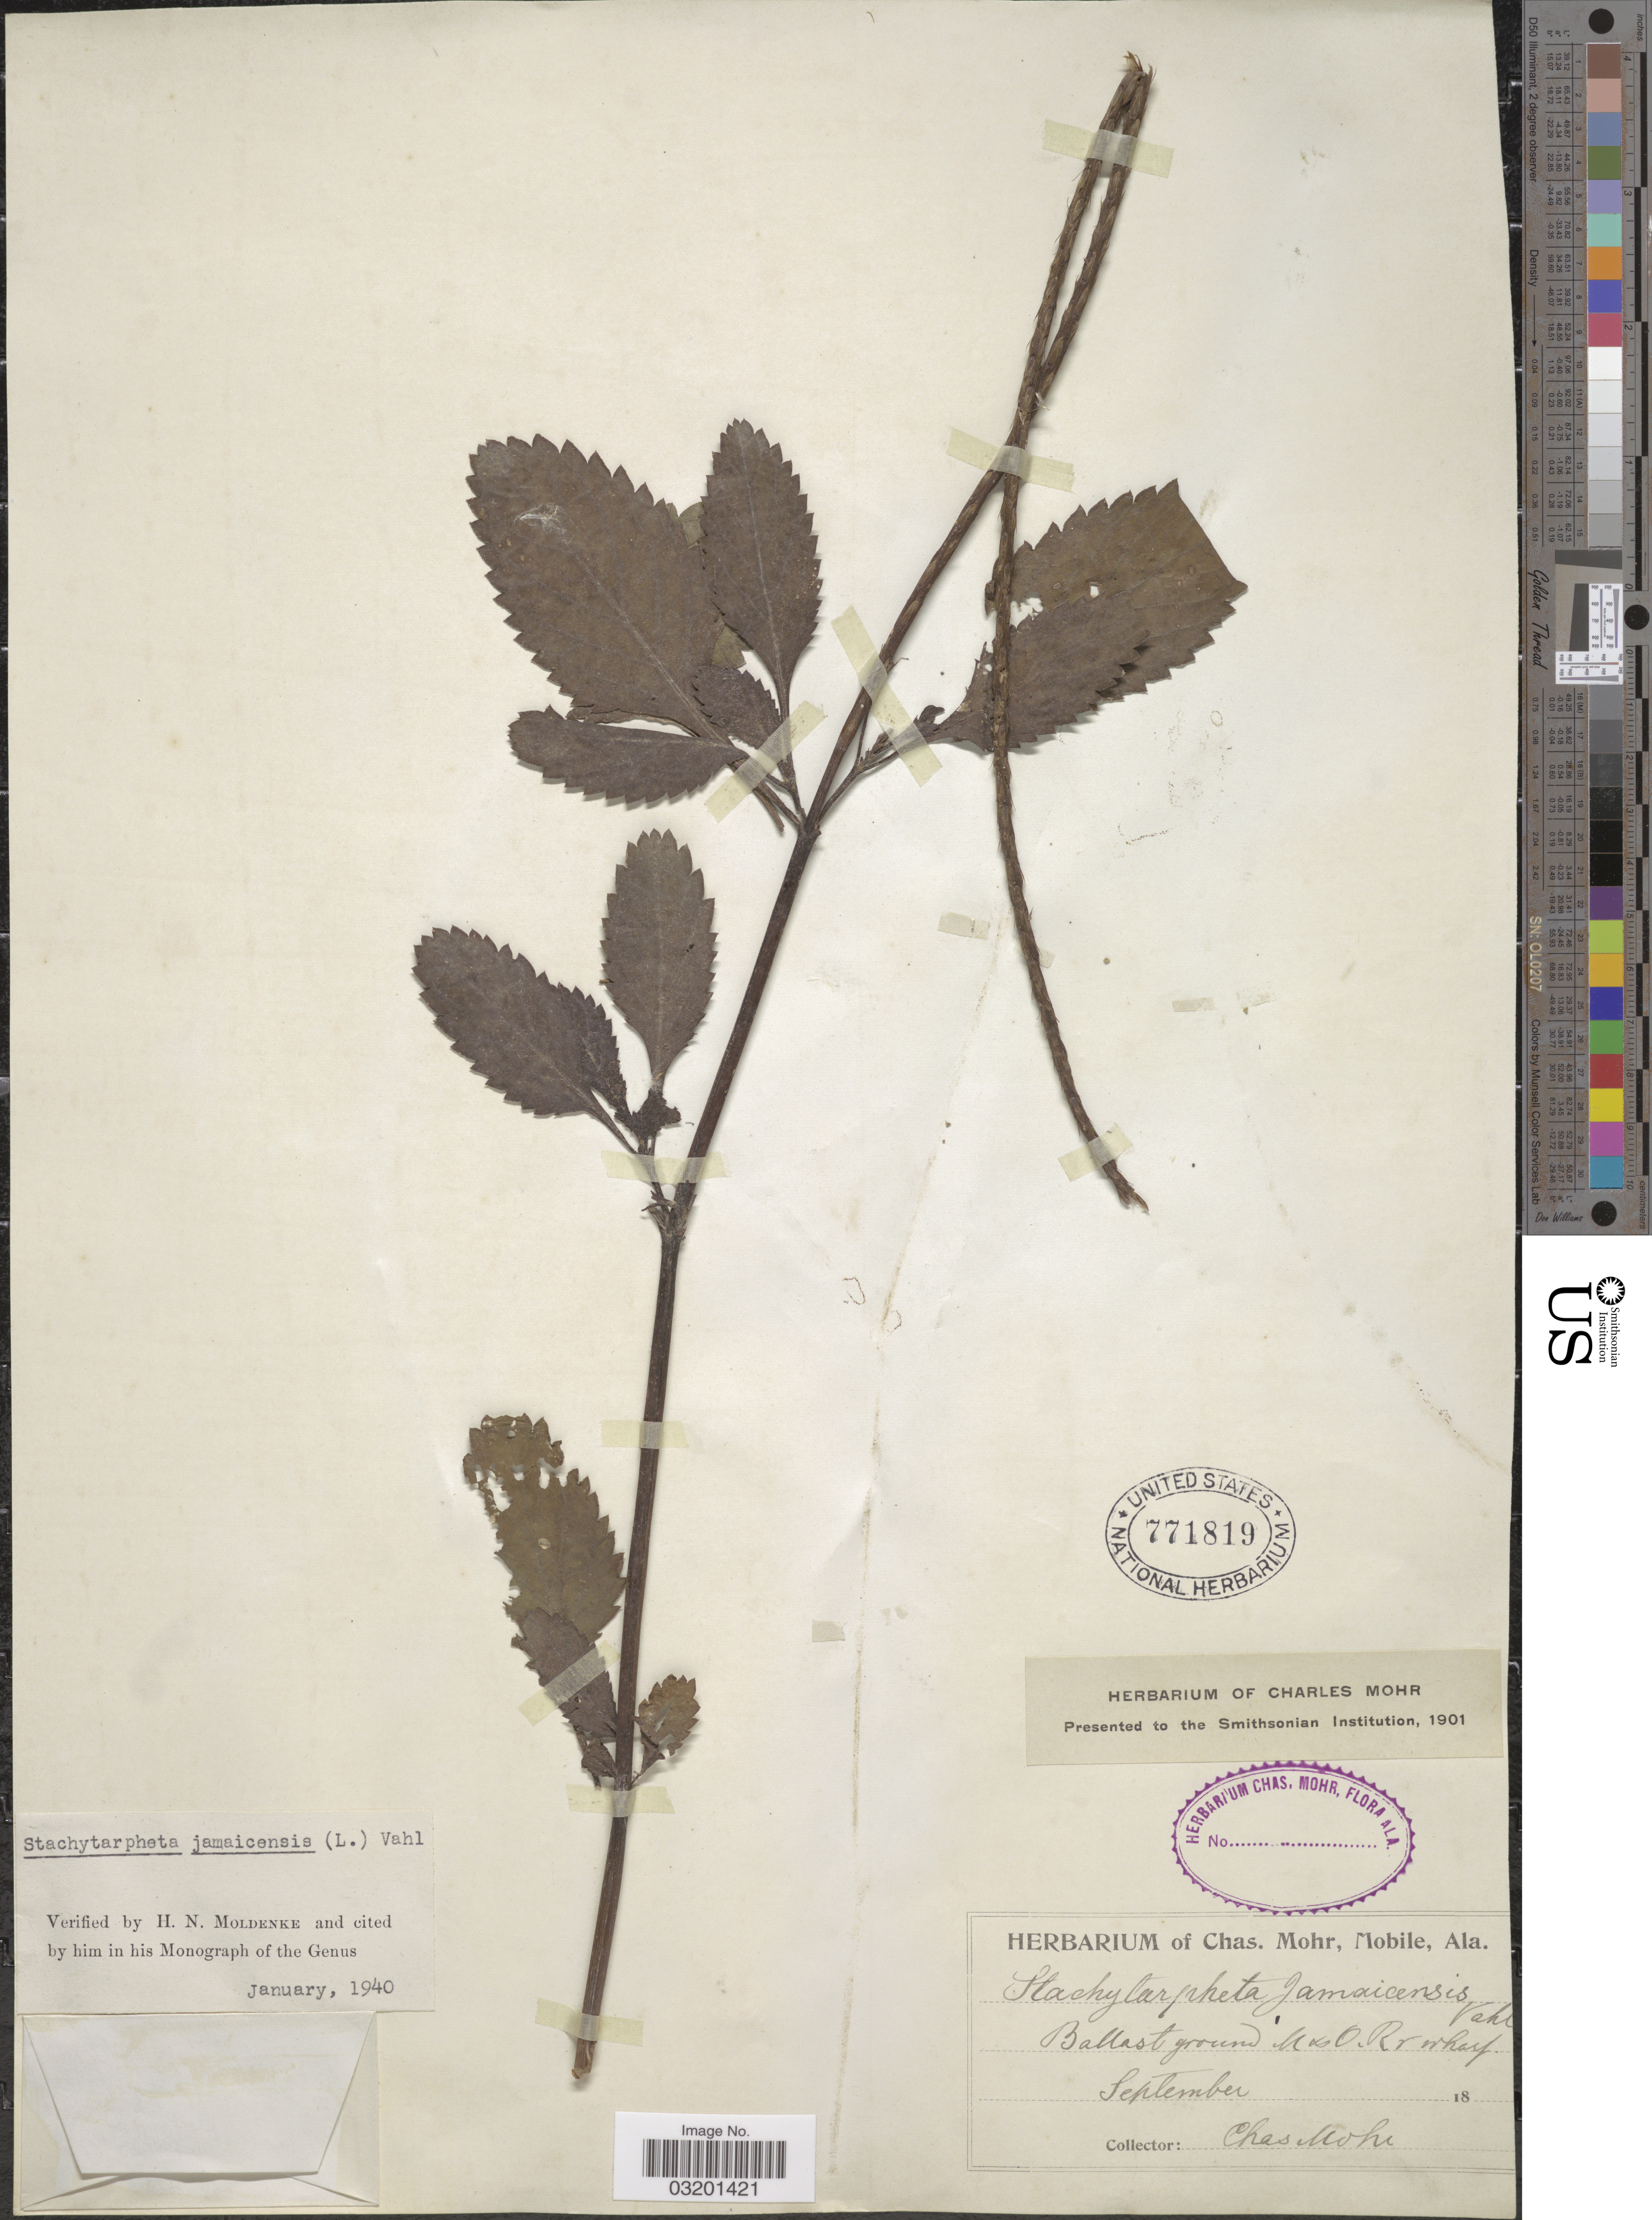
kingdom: Plantae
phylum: Tracheophyta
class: Magnoliopsida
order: Lamiales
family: Verbenaceae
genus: Stachytarpheta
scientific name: Stachytarpheta jamaicensis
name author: (L.) Vahl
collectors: Mohr, C. T. (herbarium)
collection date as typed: September 18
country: United States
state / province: Alabama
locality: Ballast ground.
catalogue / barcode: US 771819